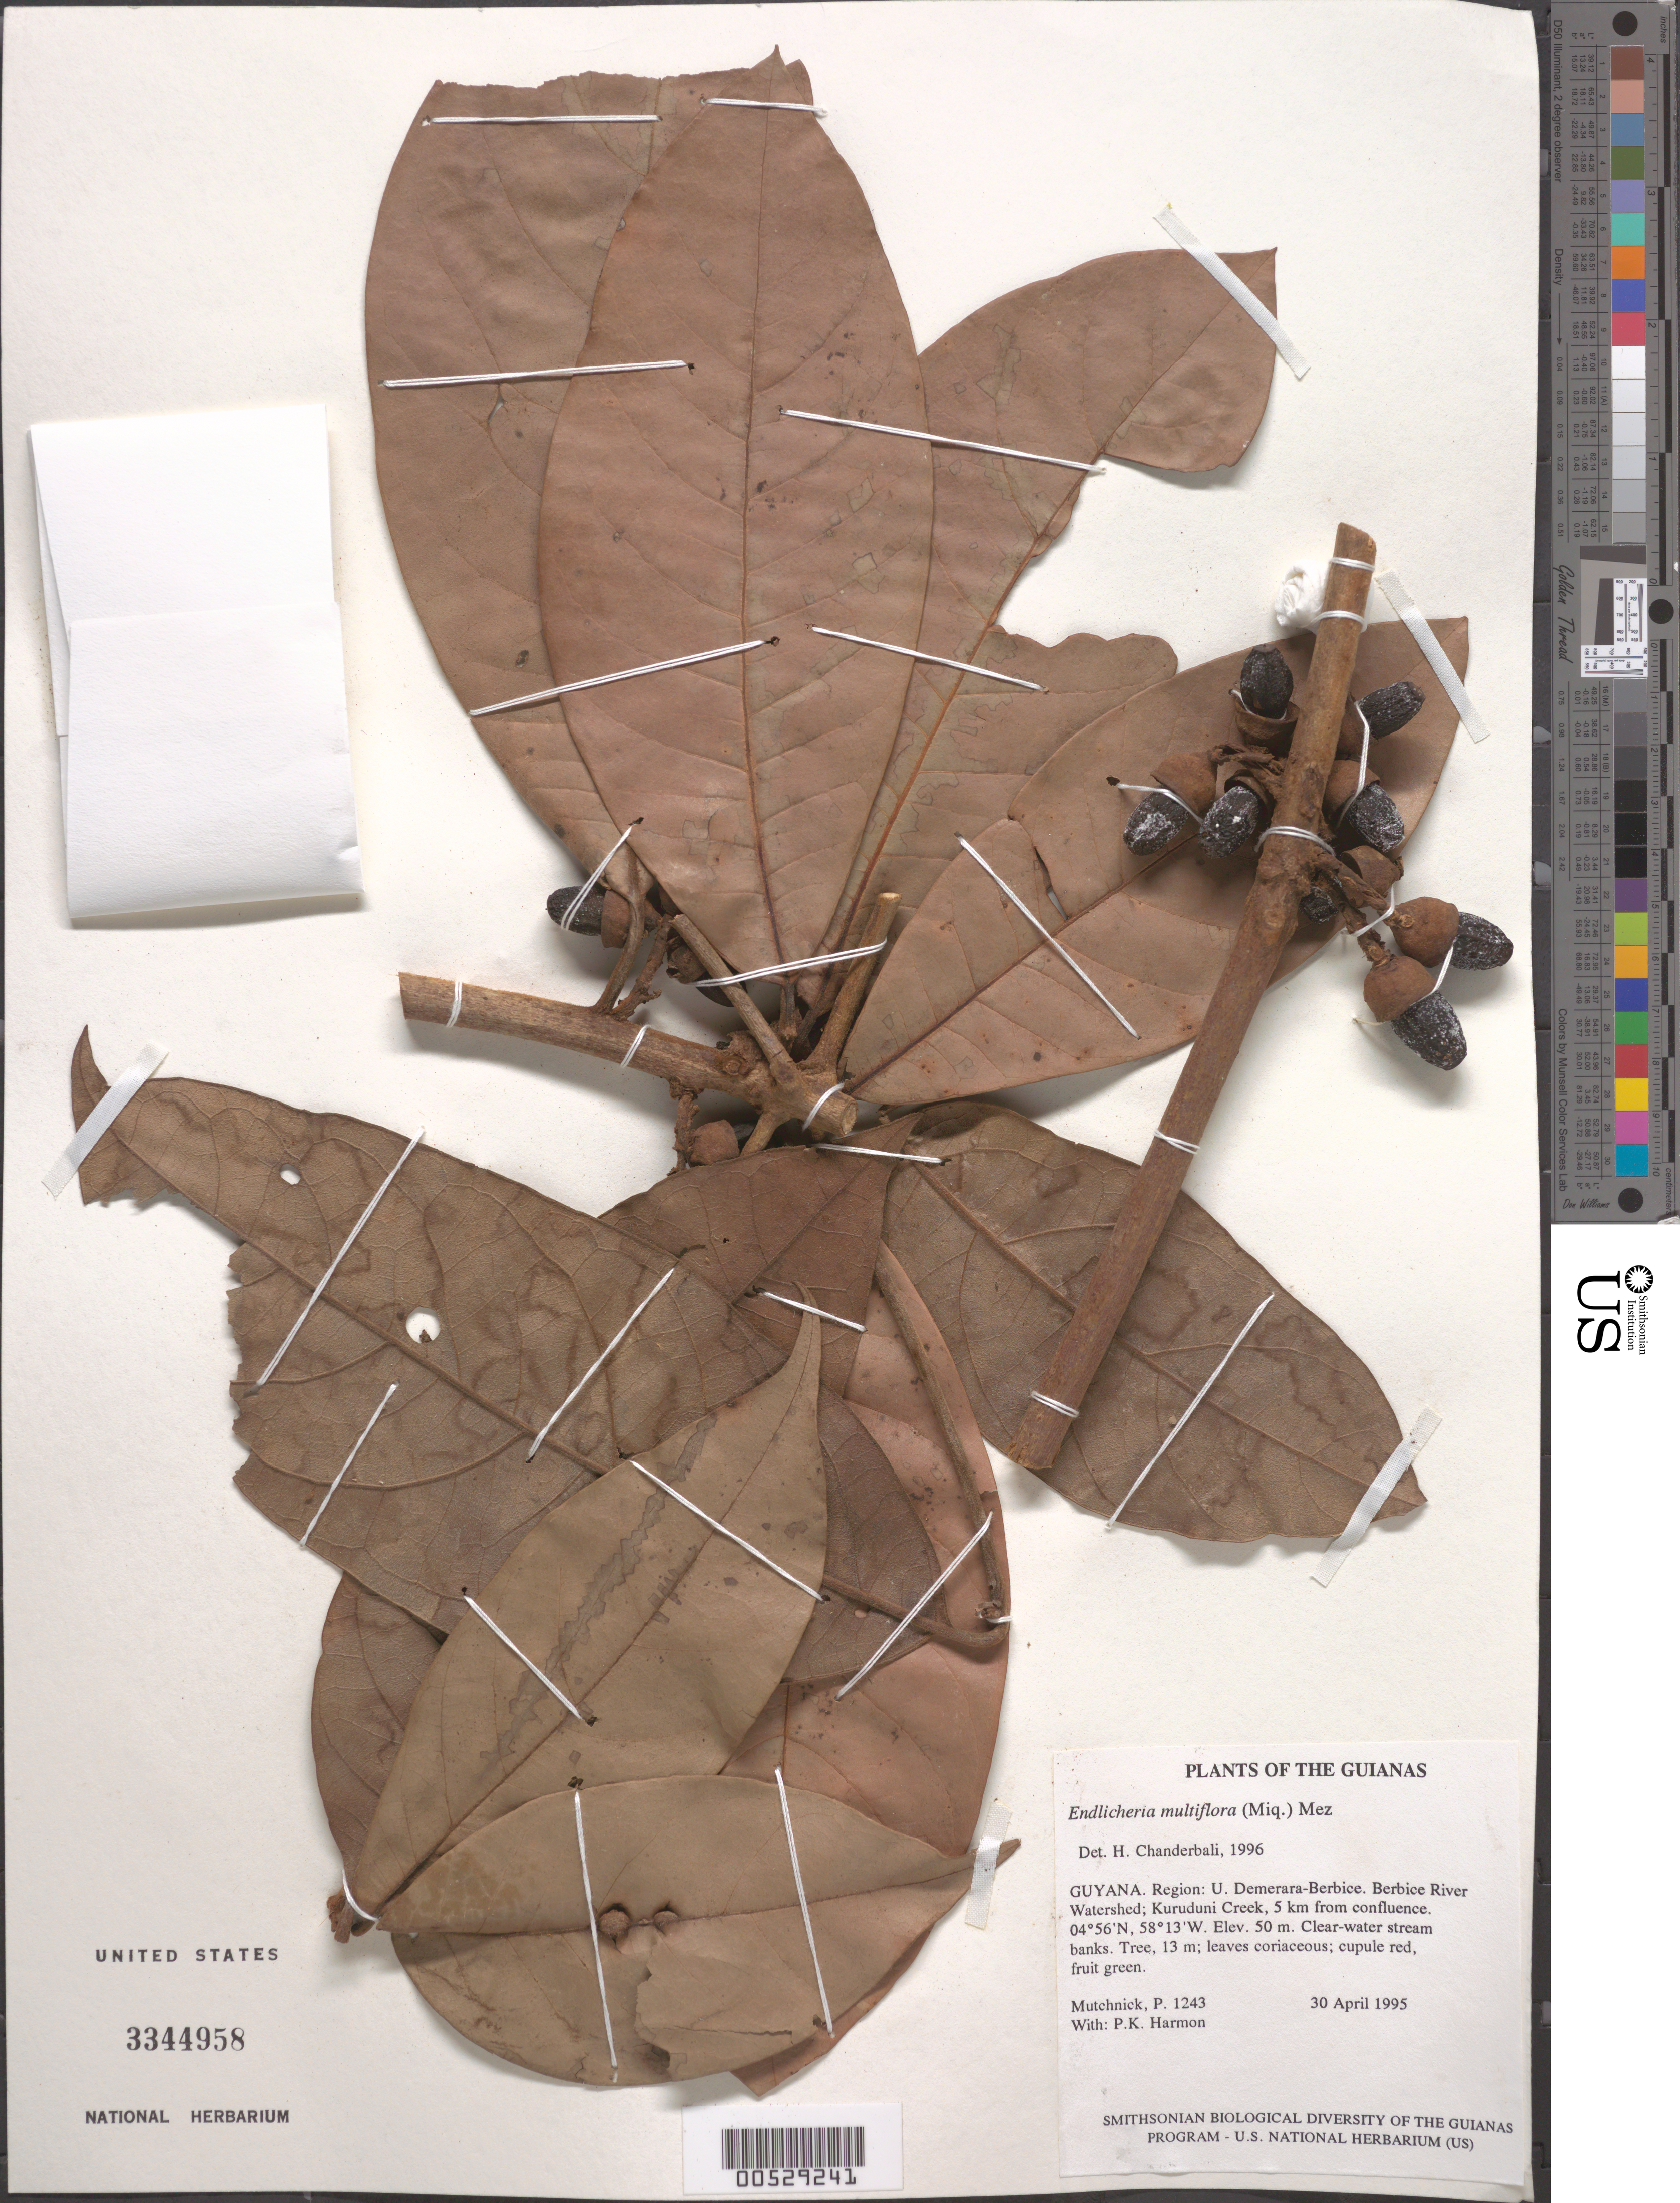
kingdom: Plantae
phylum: Tracheophyta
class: Magnoliopsida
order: Laurales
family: Lauraceae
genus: Endlicheria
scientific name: Endlicheria mulitflora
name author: (Micx.) Mez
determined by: Chanderbali, Andre Shashi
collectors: P. Mutchnick & P. Harmon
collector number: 1243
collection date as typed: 30 April 1995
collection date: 1995-04-30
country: Guyana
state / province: U. Demerara-Berbice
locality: Berbice River Watershed; Kuruduni Creek, 5 km from confluence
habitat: Clear-water stream banks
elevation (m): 50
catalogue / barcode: US 3344958